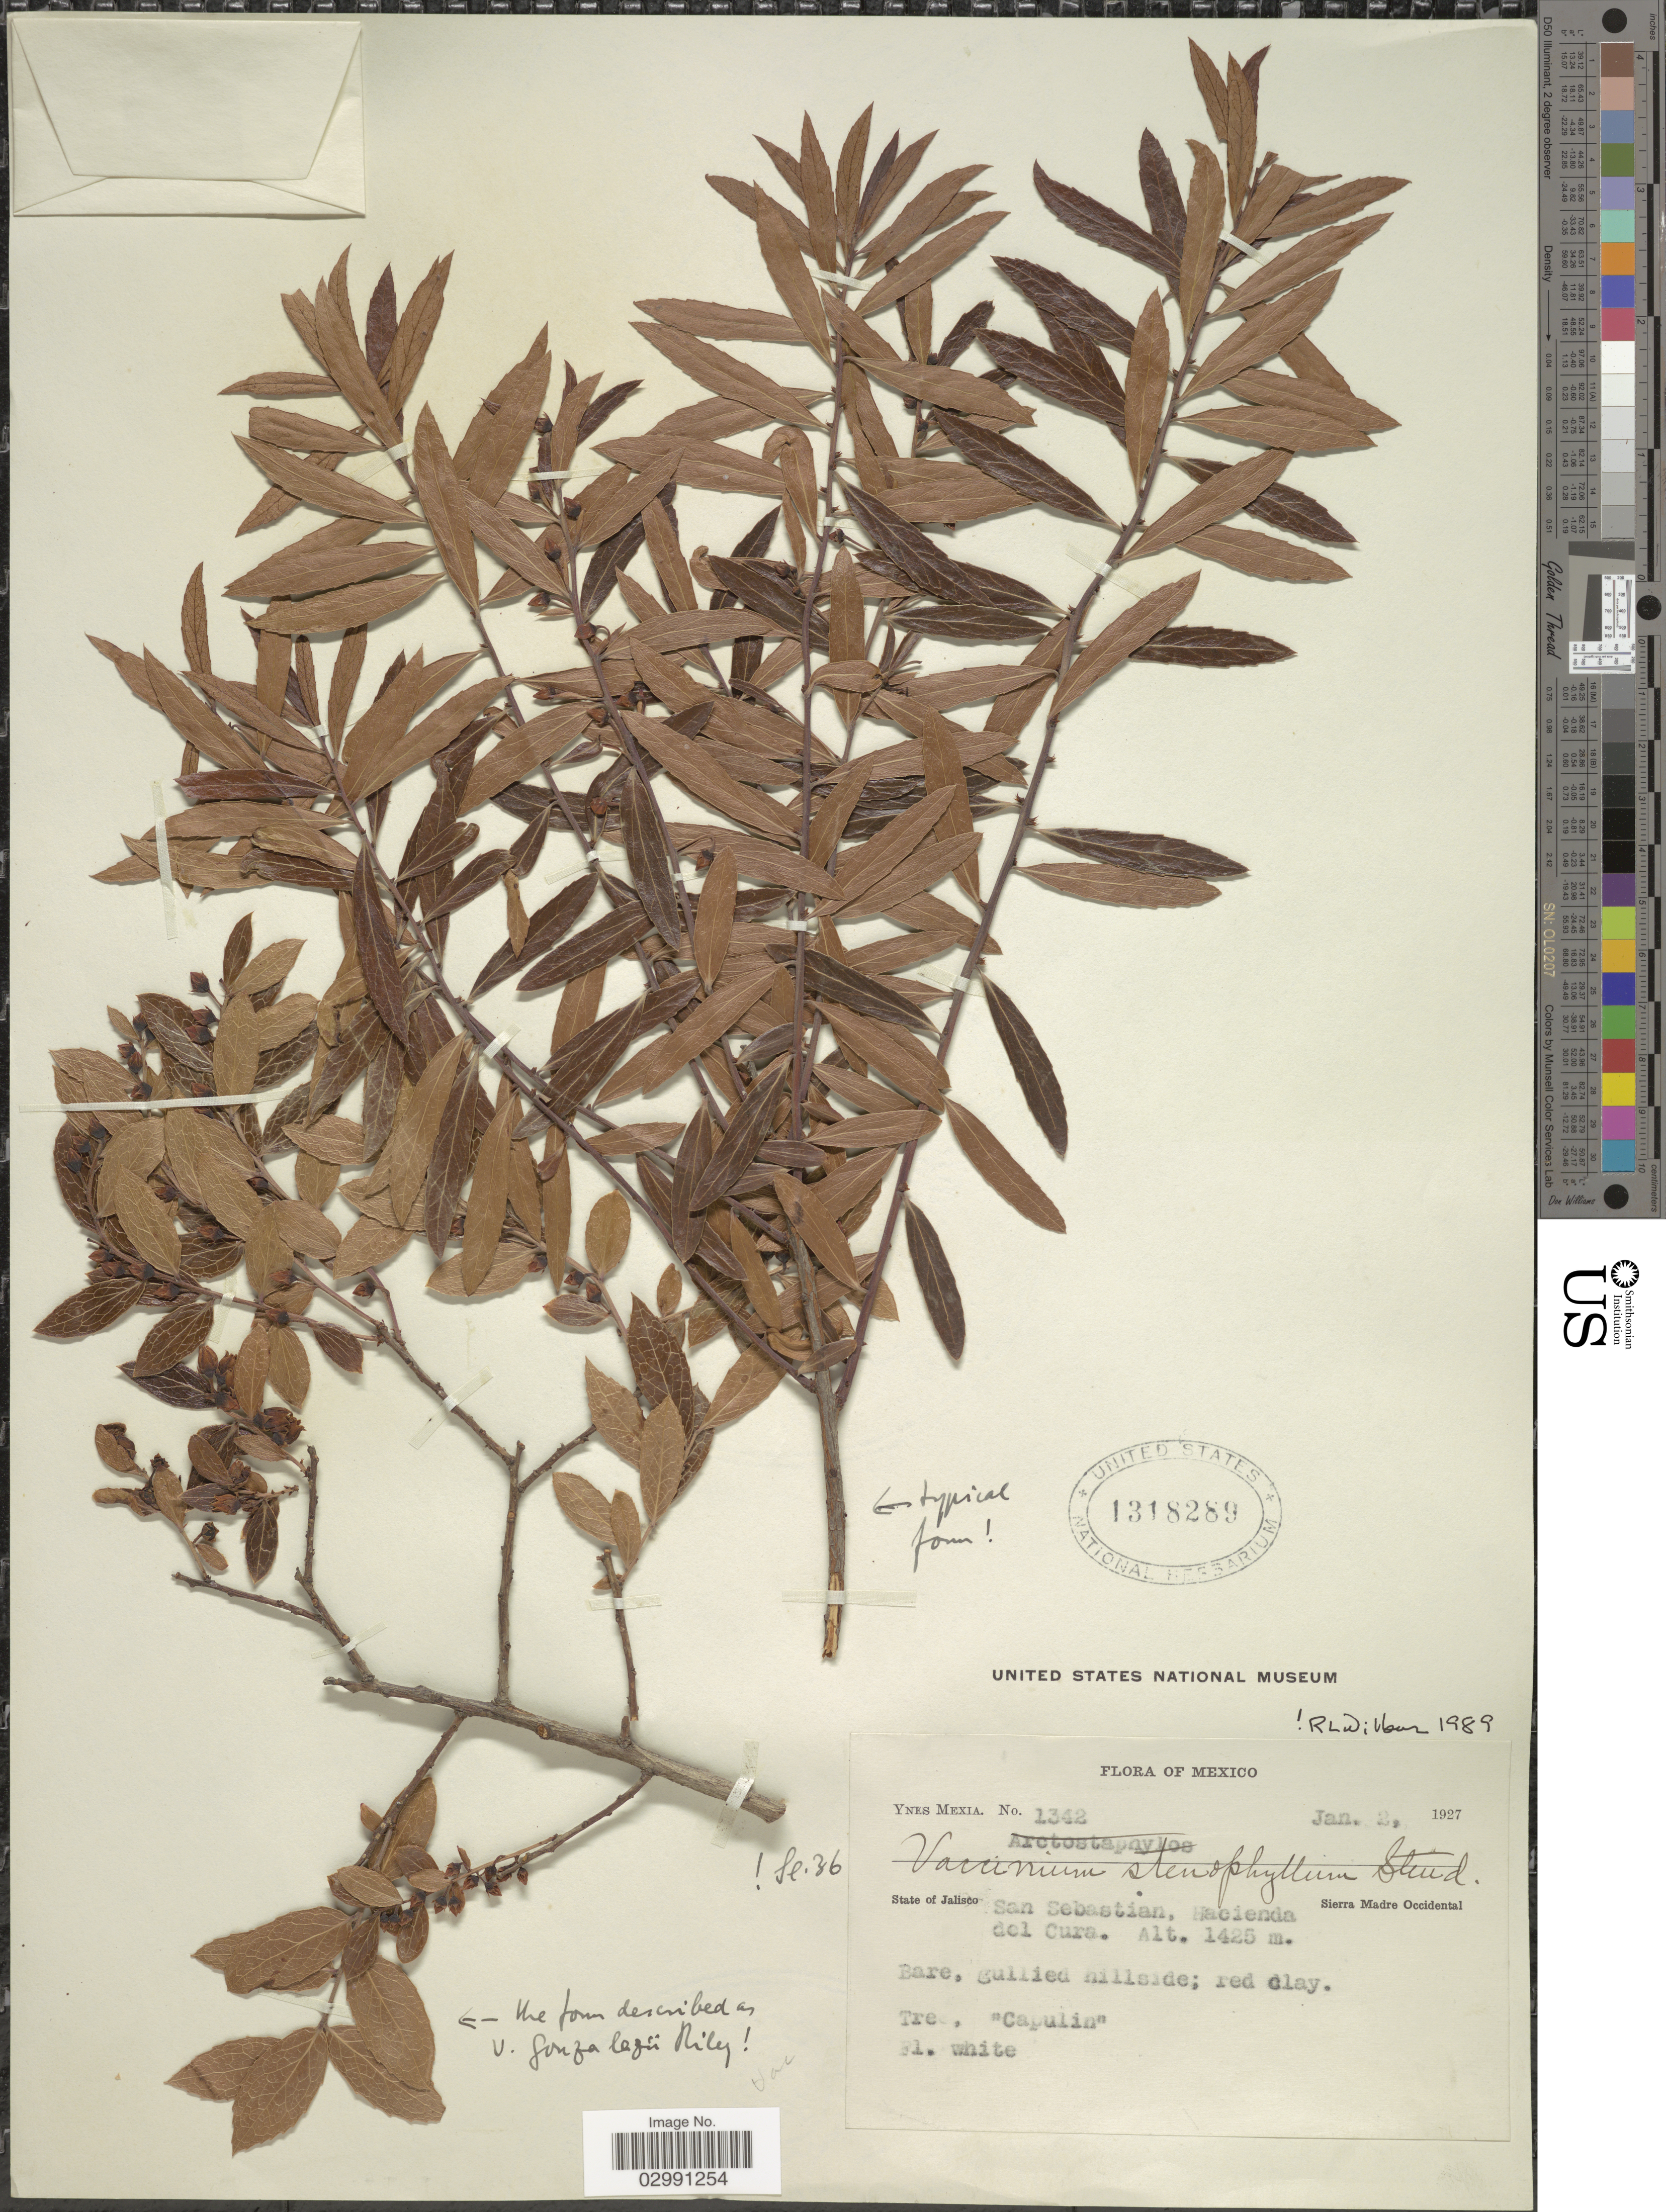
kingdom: Plantae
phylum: Tracheophyta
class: Magnoliopsida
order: Ericales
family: Ericaceae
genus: Vaccinium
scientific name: Vaccinium stenophyllum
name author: Steud.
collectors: Y. Mexia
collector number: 1342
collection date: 1927-01-02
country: Mexico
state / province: Jalisco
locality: State of Jalisco. San Sebastian, Hacienda del Cura. Sierra Madre Occidental.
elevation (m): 1425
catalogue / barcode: US 1318289